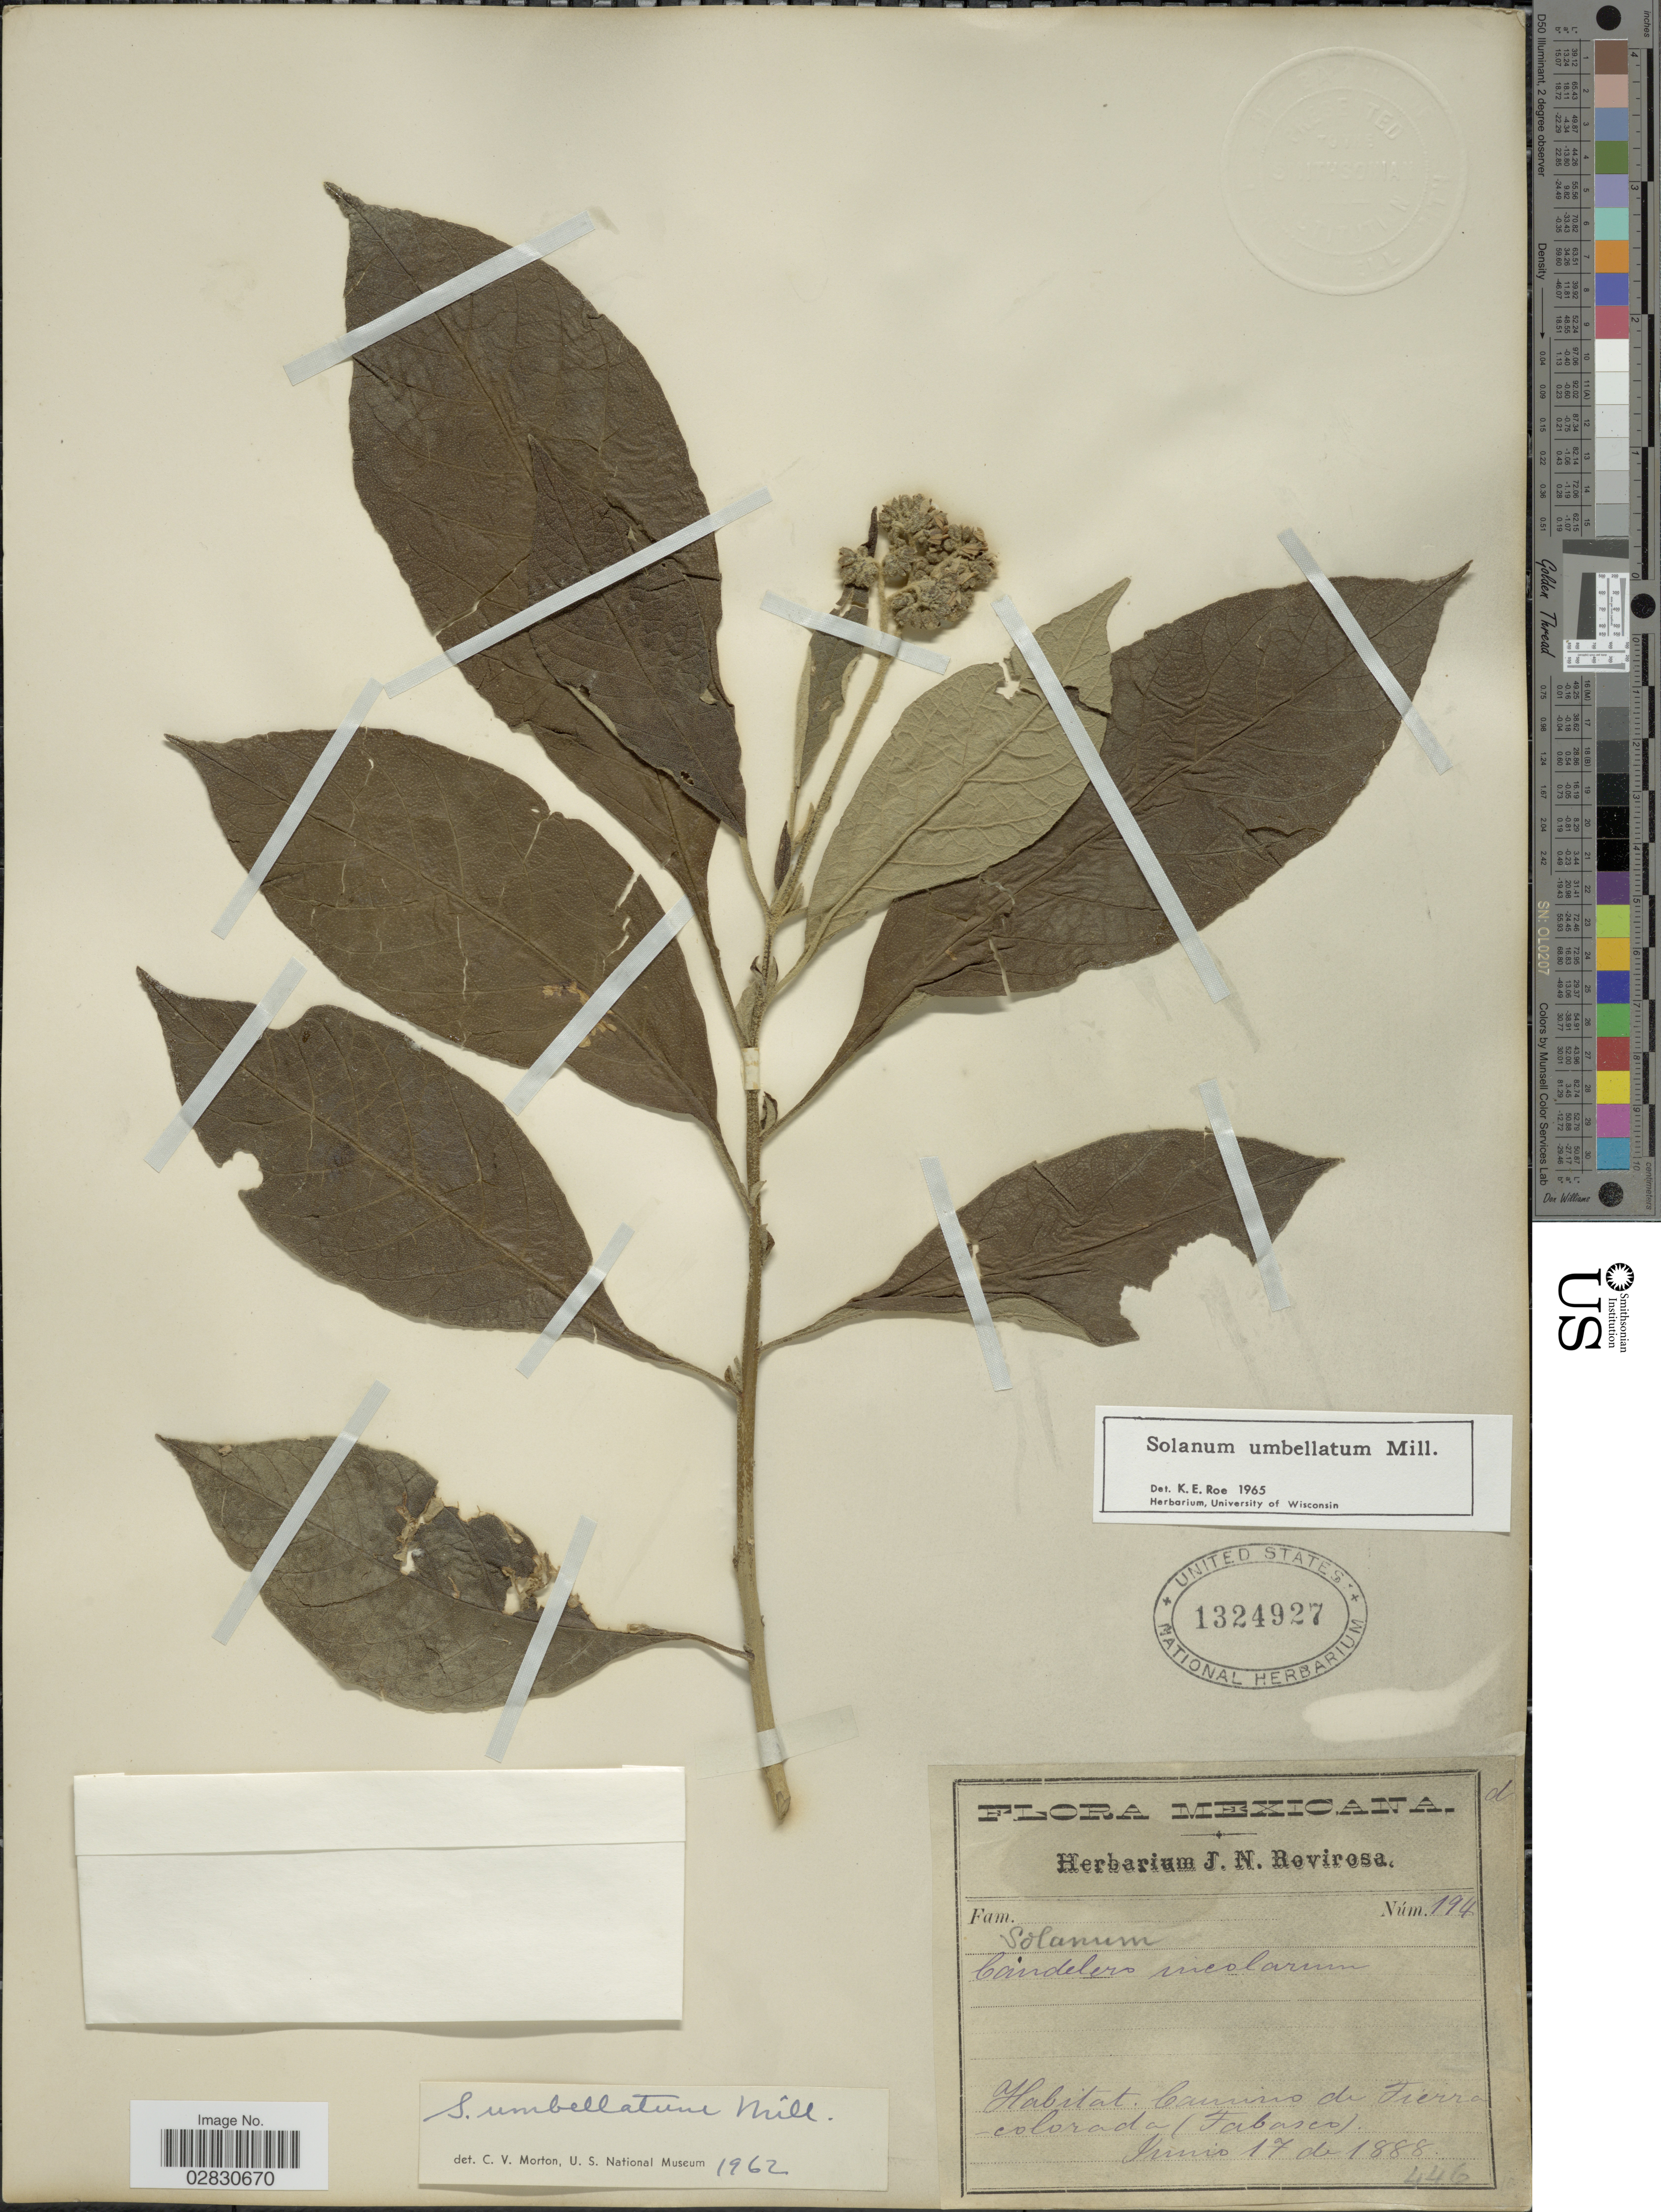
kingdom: Plantae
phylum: Tracheophyta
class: Magnoliopsida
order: Solanales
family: Solanaceae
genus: Solanum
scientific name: Solanum umbellatum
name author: Mill.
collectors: ex herb. J. N. Rovirosa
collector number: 194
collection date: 1888-06-17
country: Mexico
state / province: Tabasco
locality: Camino de Tierra colorada.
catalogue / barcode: US 1324927